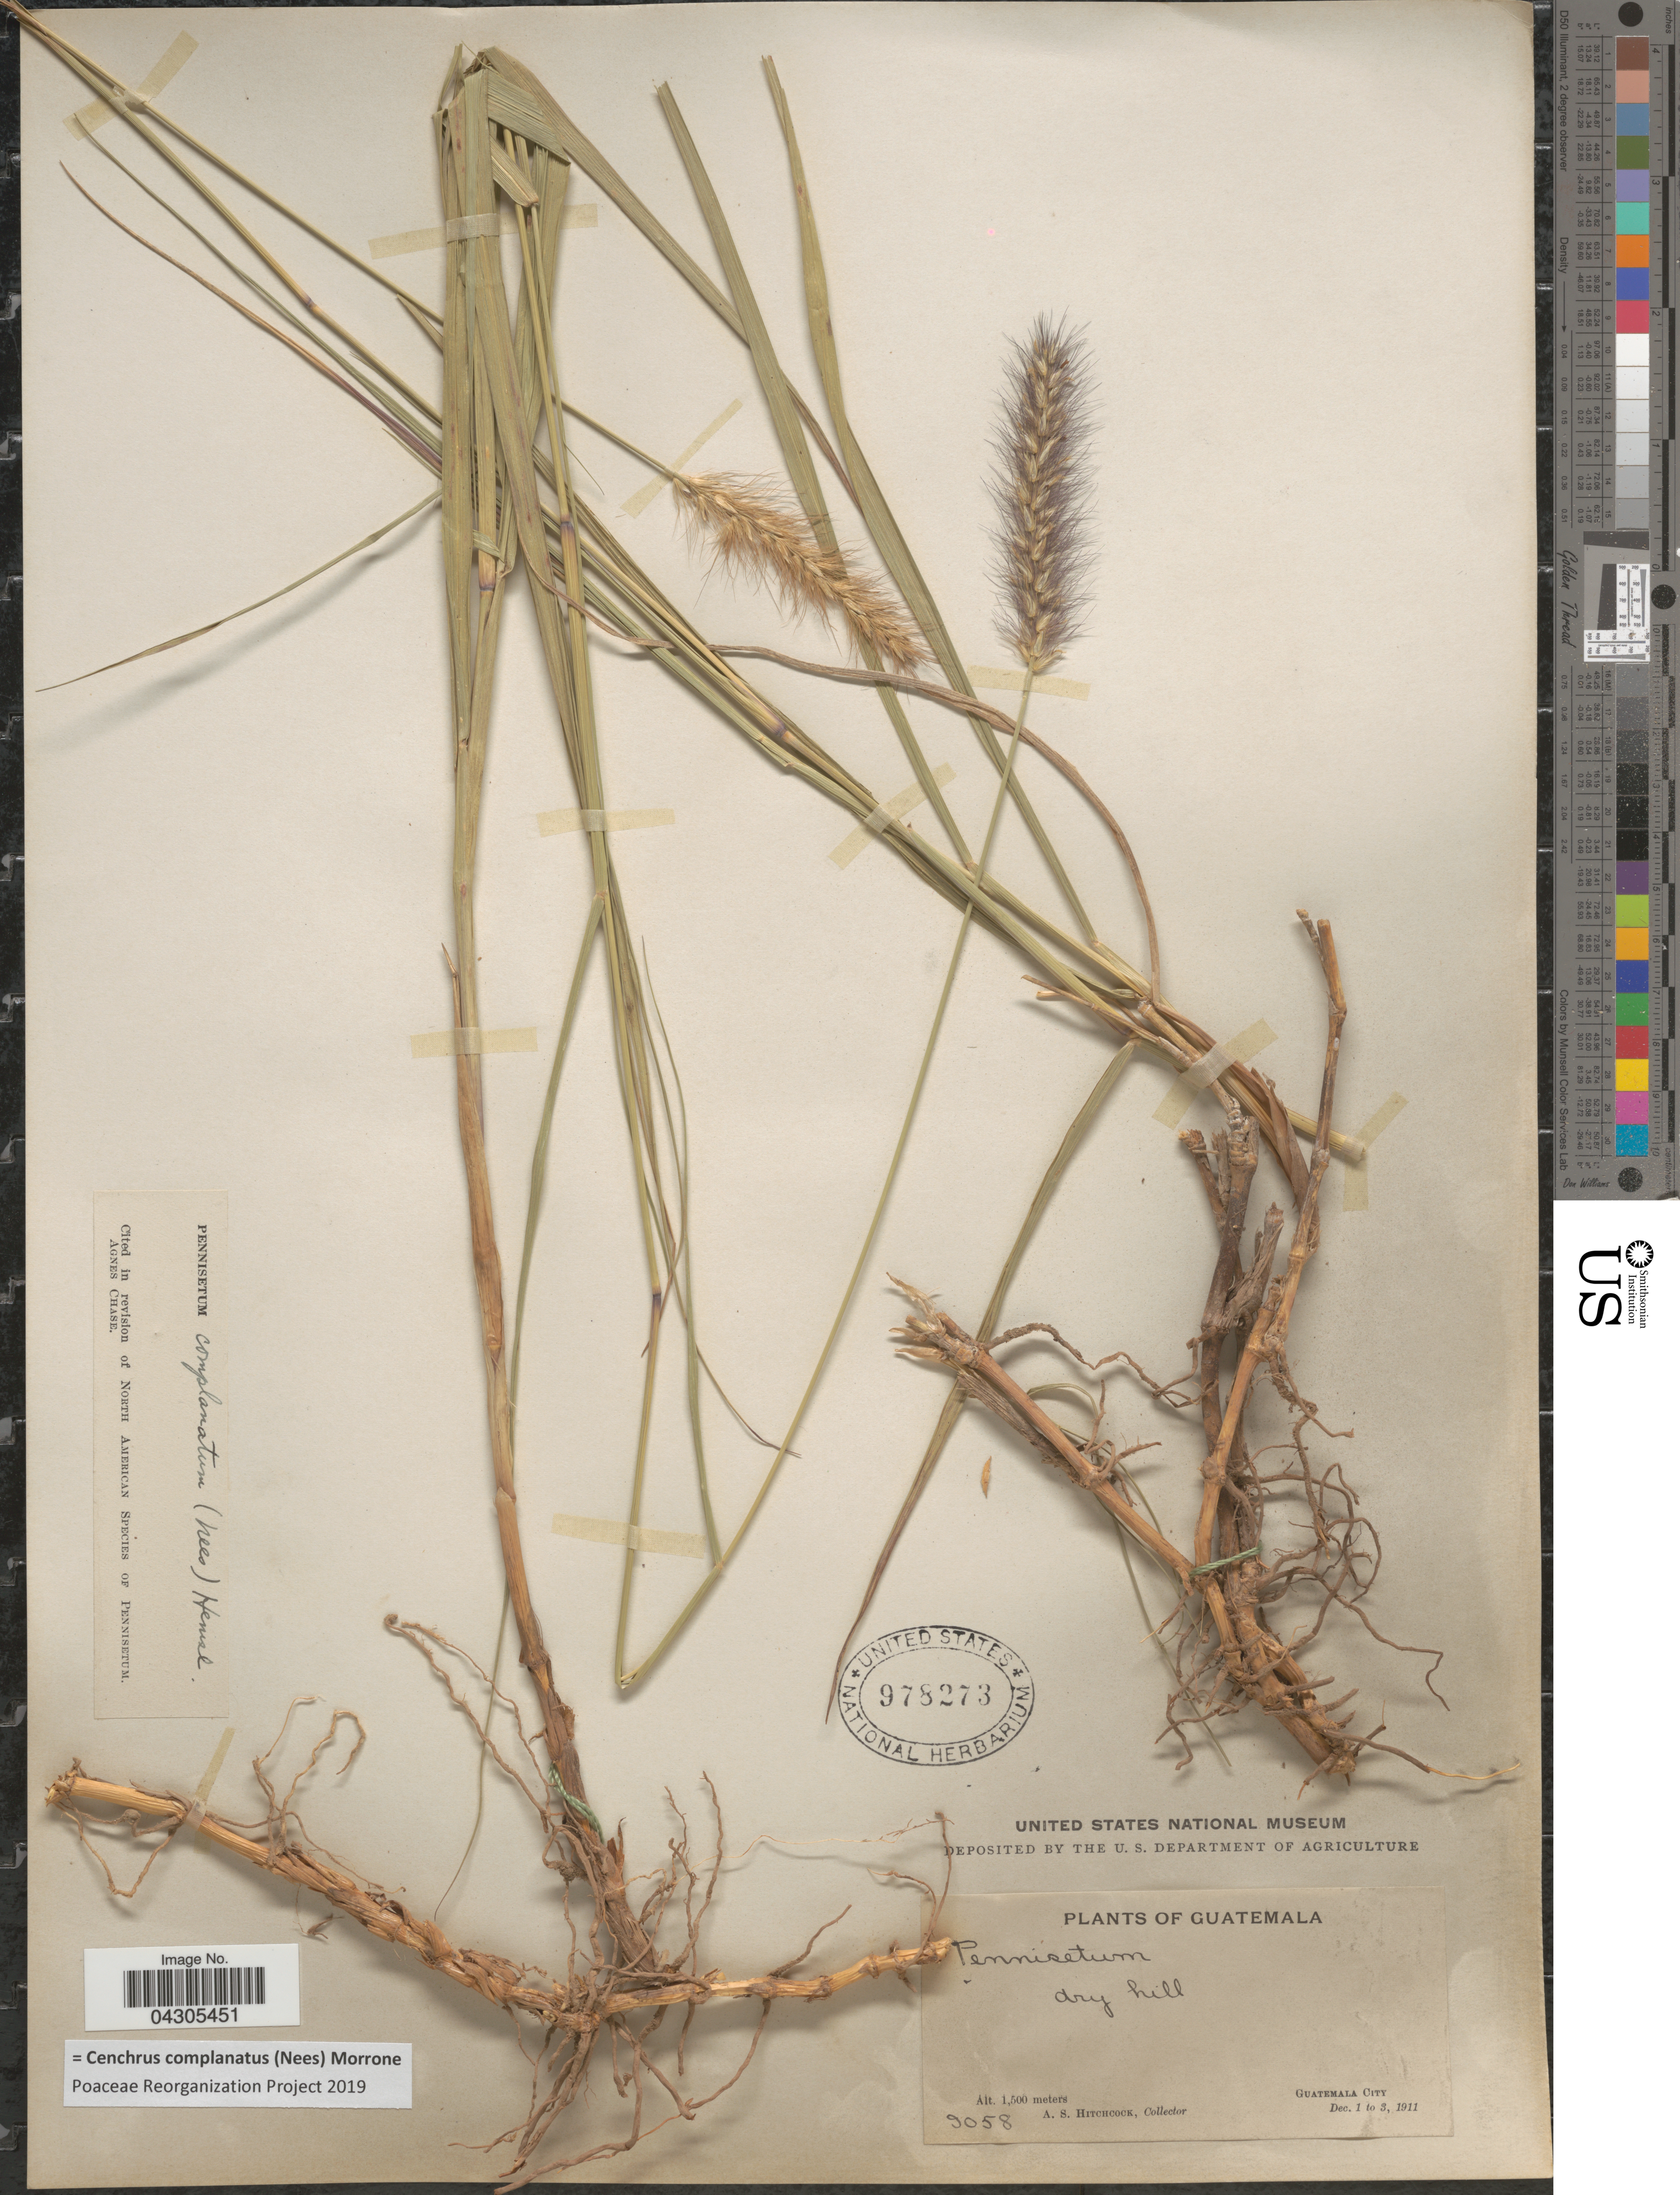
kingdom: Plantae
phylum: Tracheophyta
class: Liliopsida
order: Poales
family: Poaceae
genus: Cenchrus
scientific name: Cenchrus complanatus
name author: (Nees) Morrone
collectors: A. S. Hitchcock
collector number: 9058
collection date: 1911-12-01/1911-12-03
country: Guatemala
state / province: Guatemala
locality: Dry hill. Guatemala City.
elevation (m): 1500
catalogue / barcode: US 978273